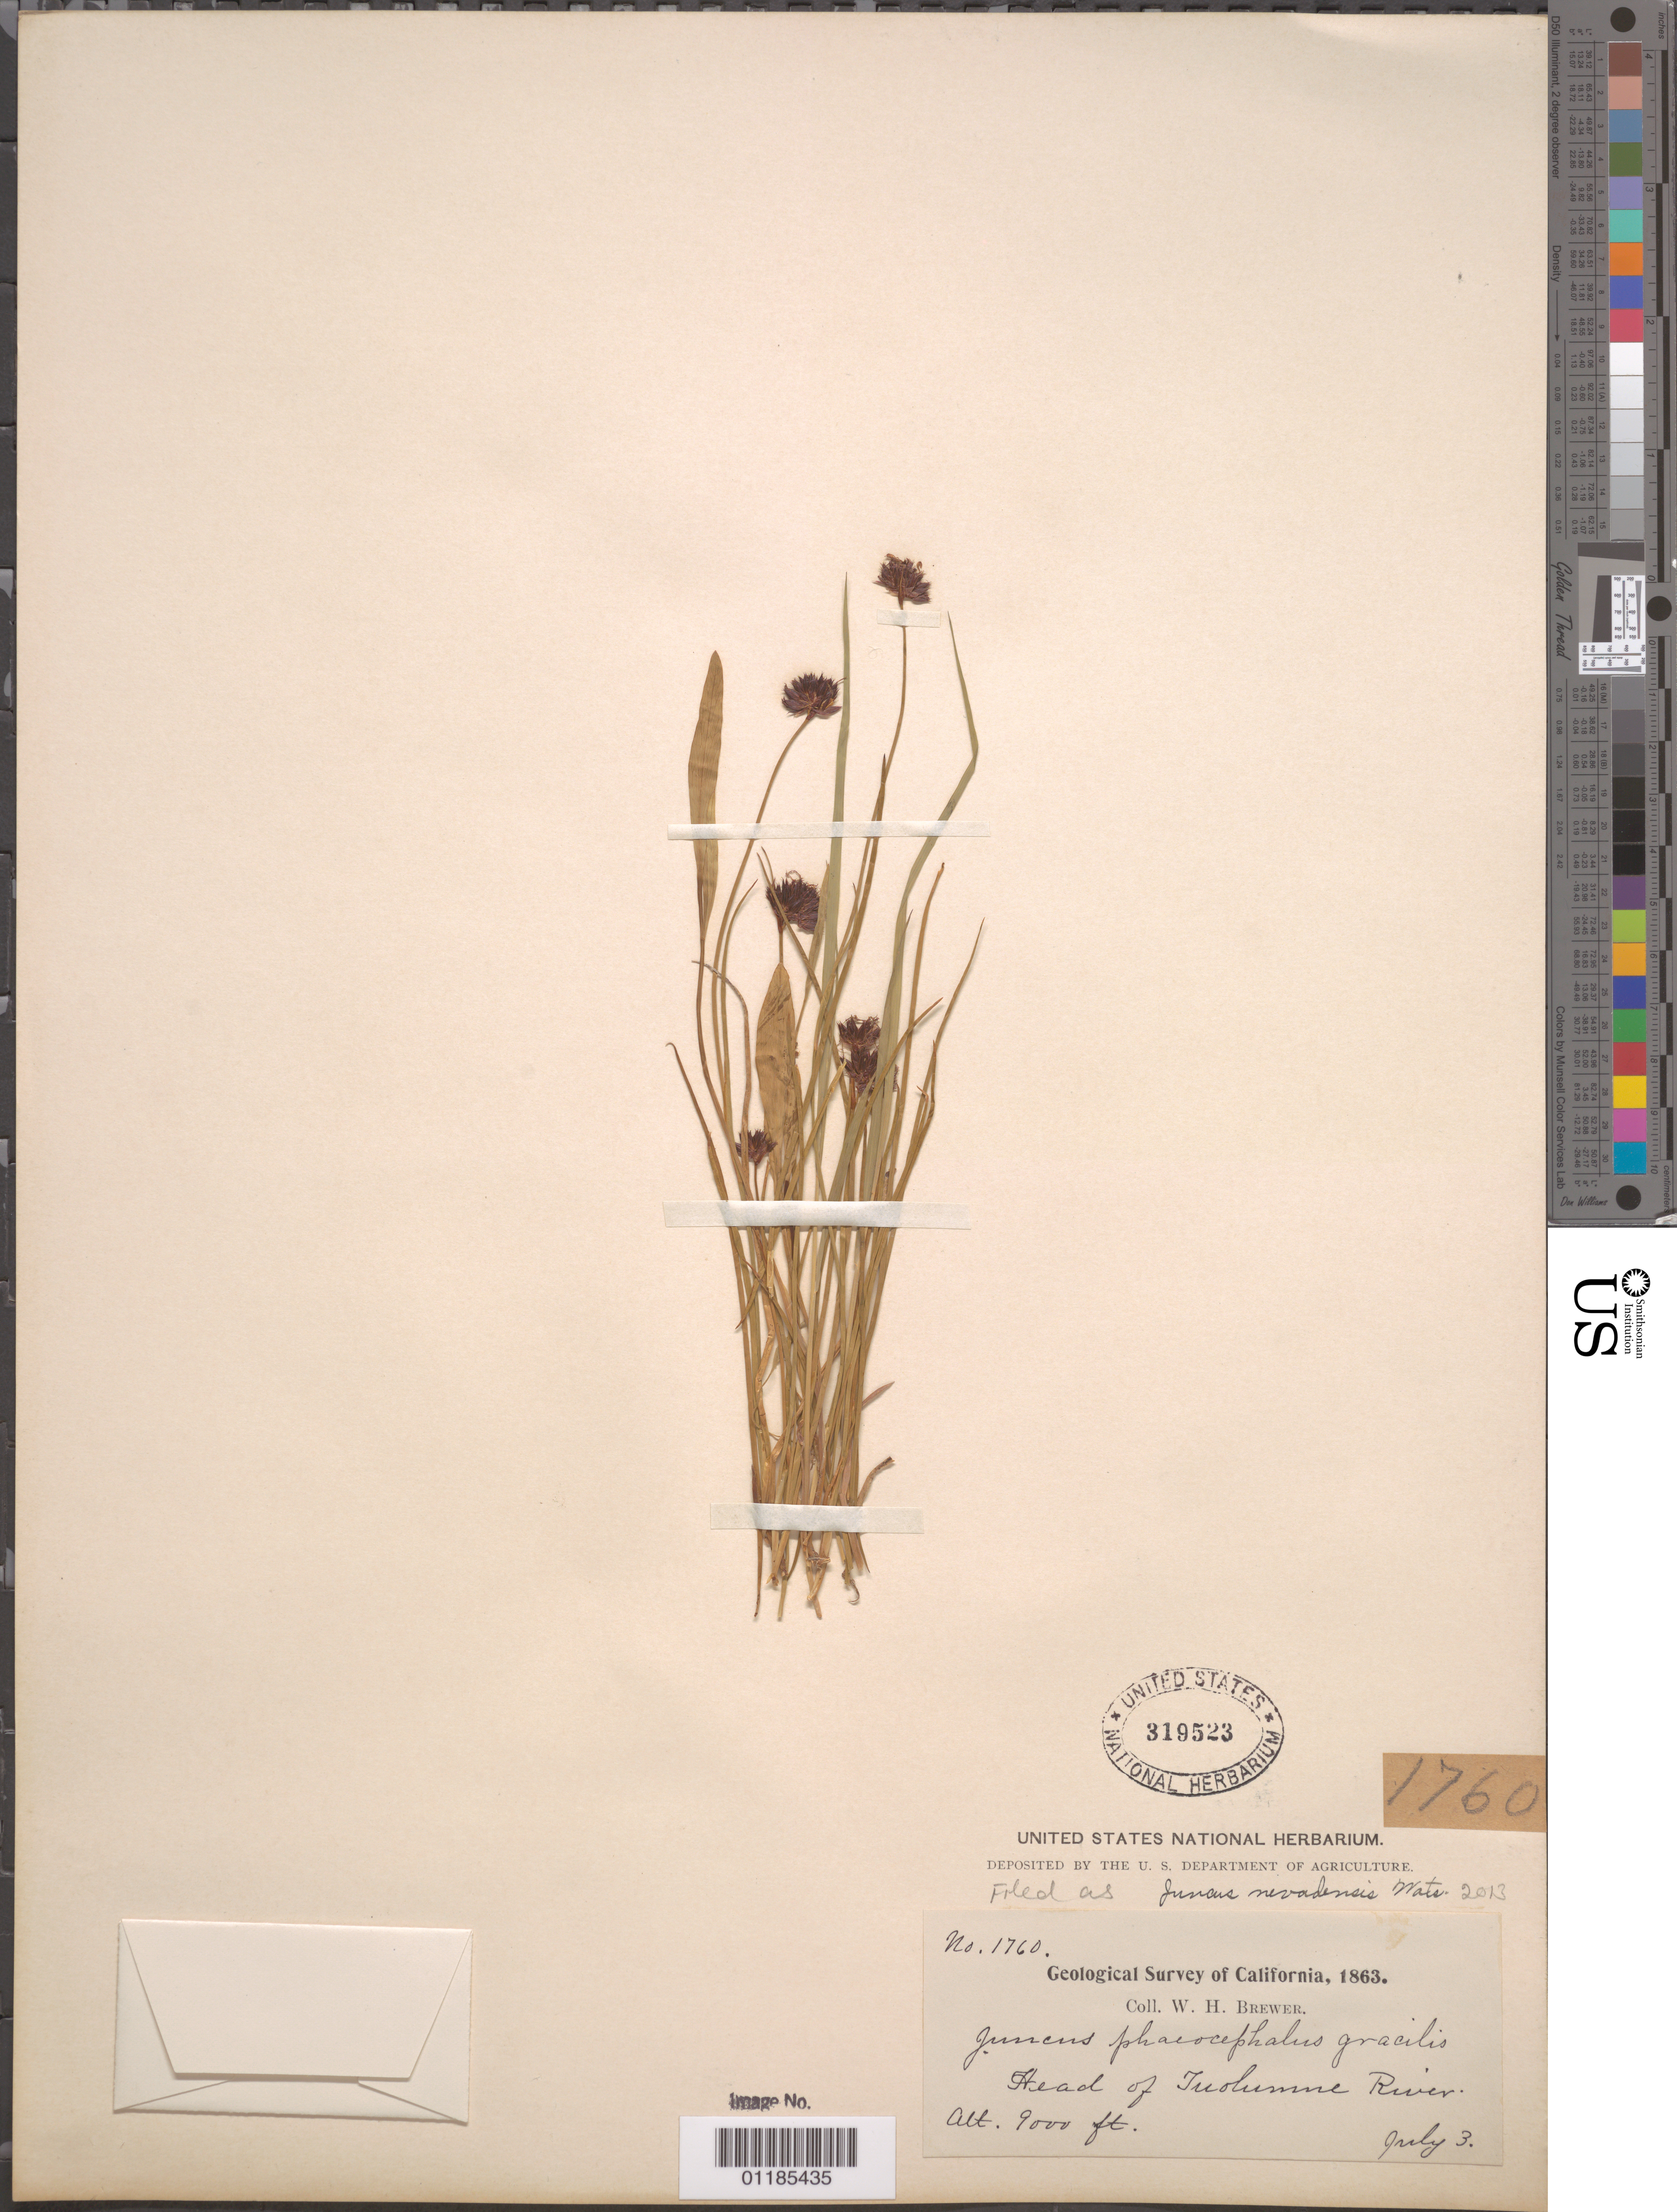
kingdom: Plantae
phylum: Tracheophyta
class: Liliopsida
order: Poales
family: Juncaceae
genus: Juncus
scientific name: Juncus nevadensis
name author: S. Watson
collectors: W. H. Brewer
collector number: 1760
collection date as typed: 03 Jul 1863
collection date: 1863-07-03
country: United States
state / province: California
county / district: Tuolumne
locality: Head of Tuolumne River.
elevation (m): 2743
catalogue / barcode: US 319523